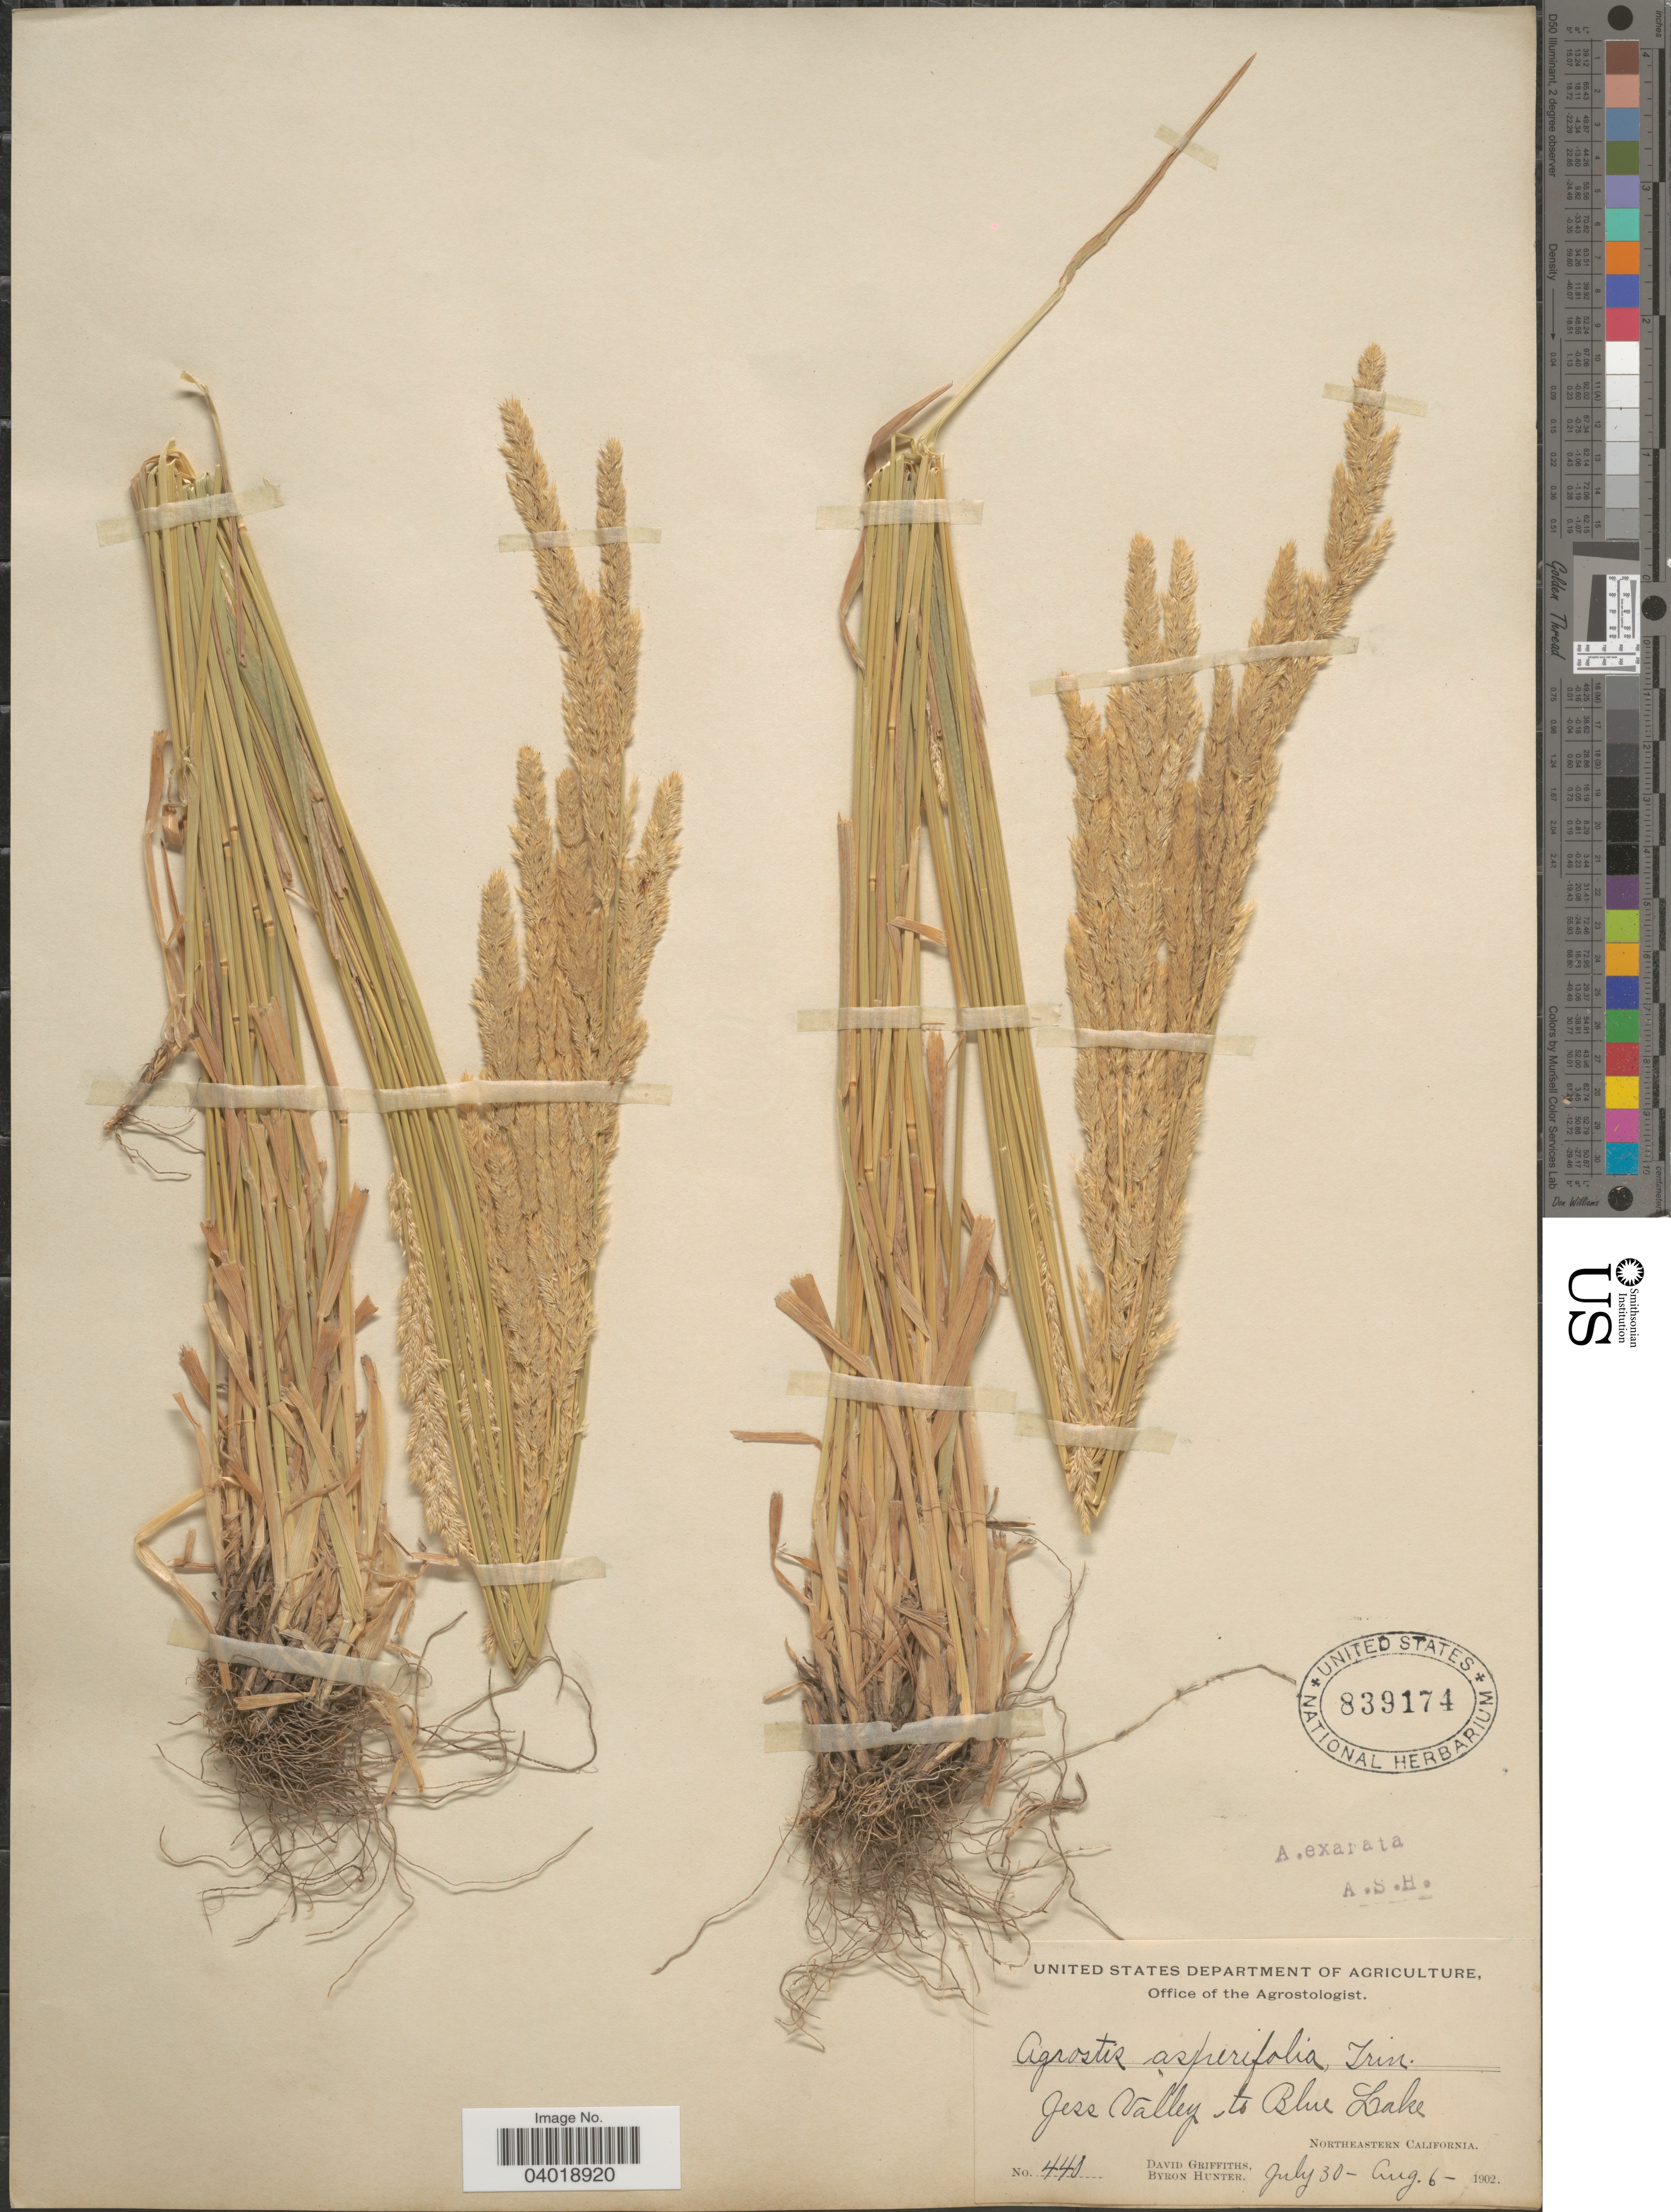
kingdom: Plantae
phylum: Tracheophyta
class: Liliopsida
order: Poales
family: Poaceae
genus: Agrostis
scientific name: Agrostis exarata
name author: Trin.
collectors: D. Griffiths & B. Hunter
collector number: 440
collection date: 1902-07-30/1902-08-06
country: United States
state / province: California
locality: Jess Valley to Blue Lake. Northeastern California.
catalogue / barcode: US 839174